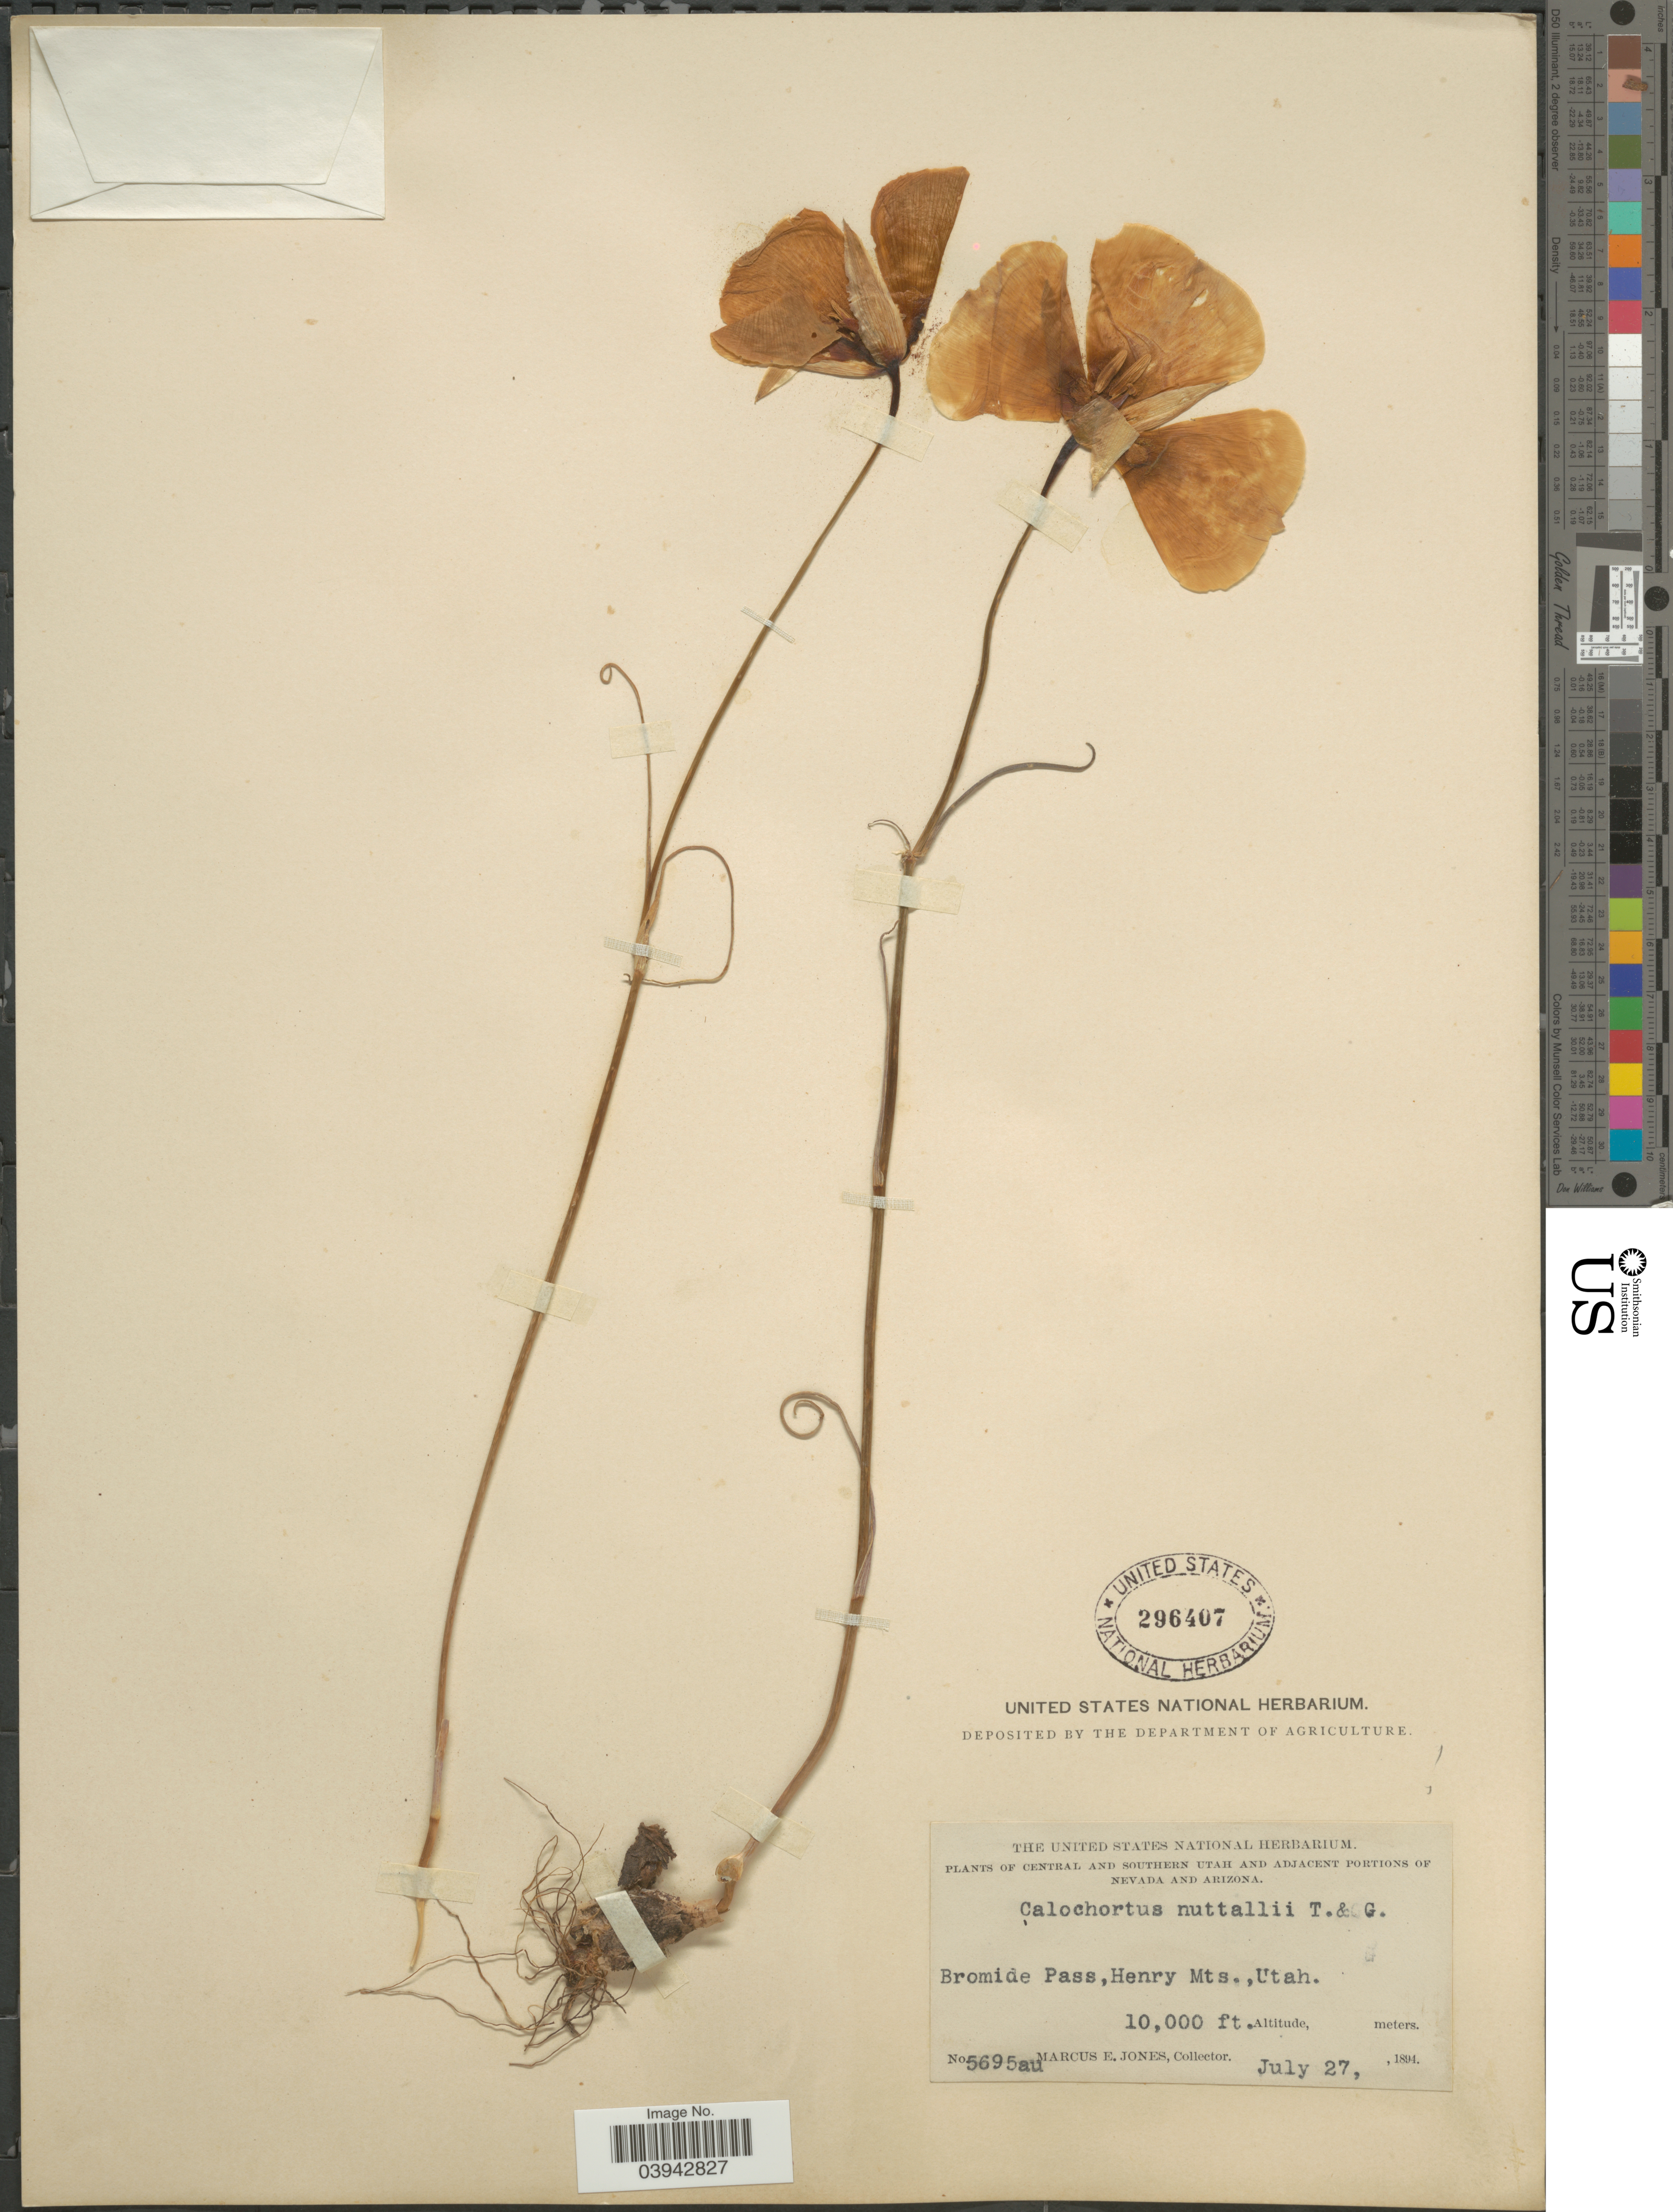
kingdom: Plantae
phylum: Tracheophyta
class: Liliopsida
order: Liliales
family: Liliaceae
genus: Calochortus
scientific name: Calochortus nuttallii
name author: Torr.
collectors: M. E. Jones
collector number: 5695au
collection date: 1894-07-27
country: United States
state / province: Utah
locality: Central and Southern Utah. Bromide Pass,Henry Mts.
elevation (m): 3048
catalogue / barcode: US 296407